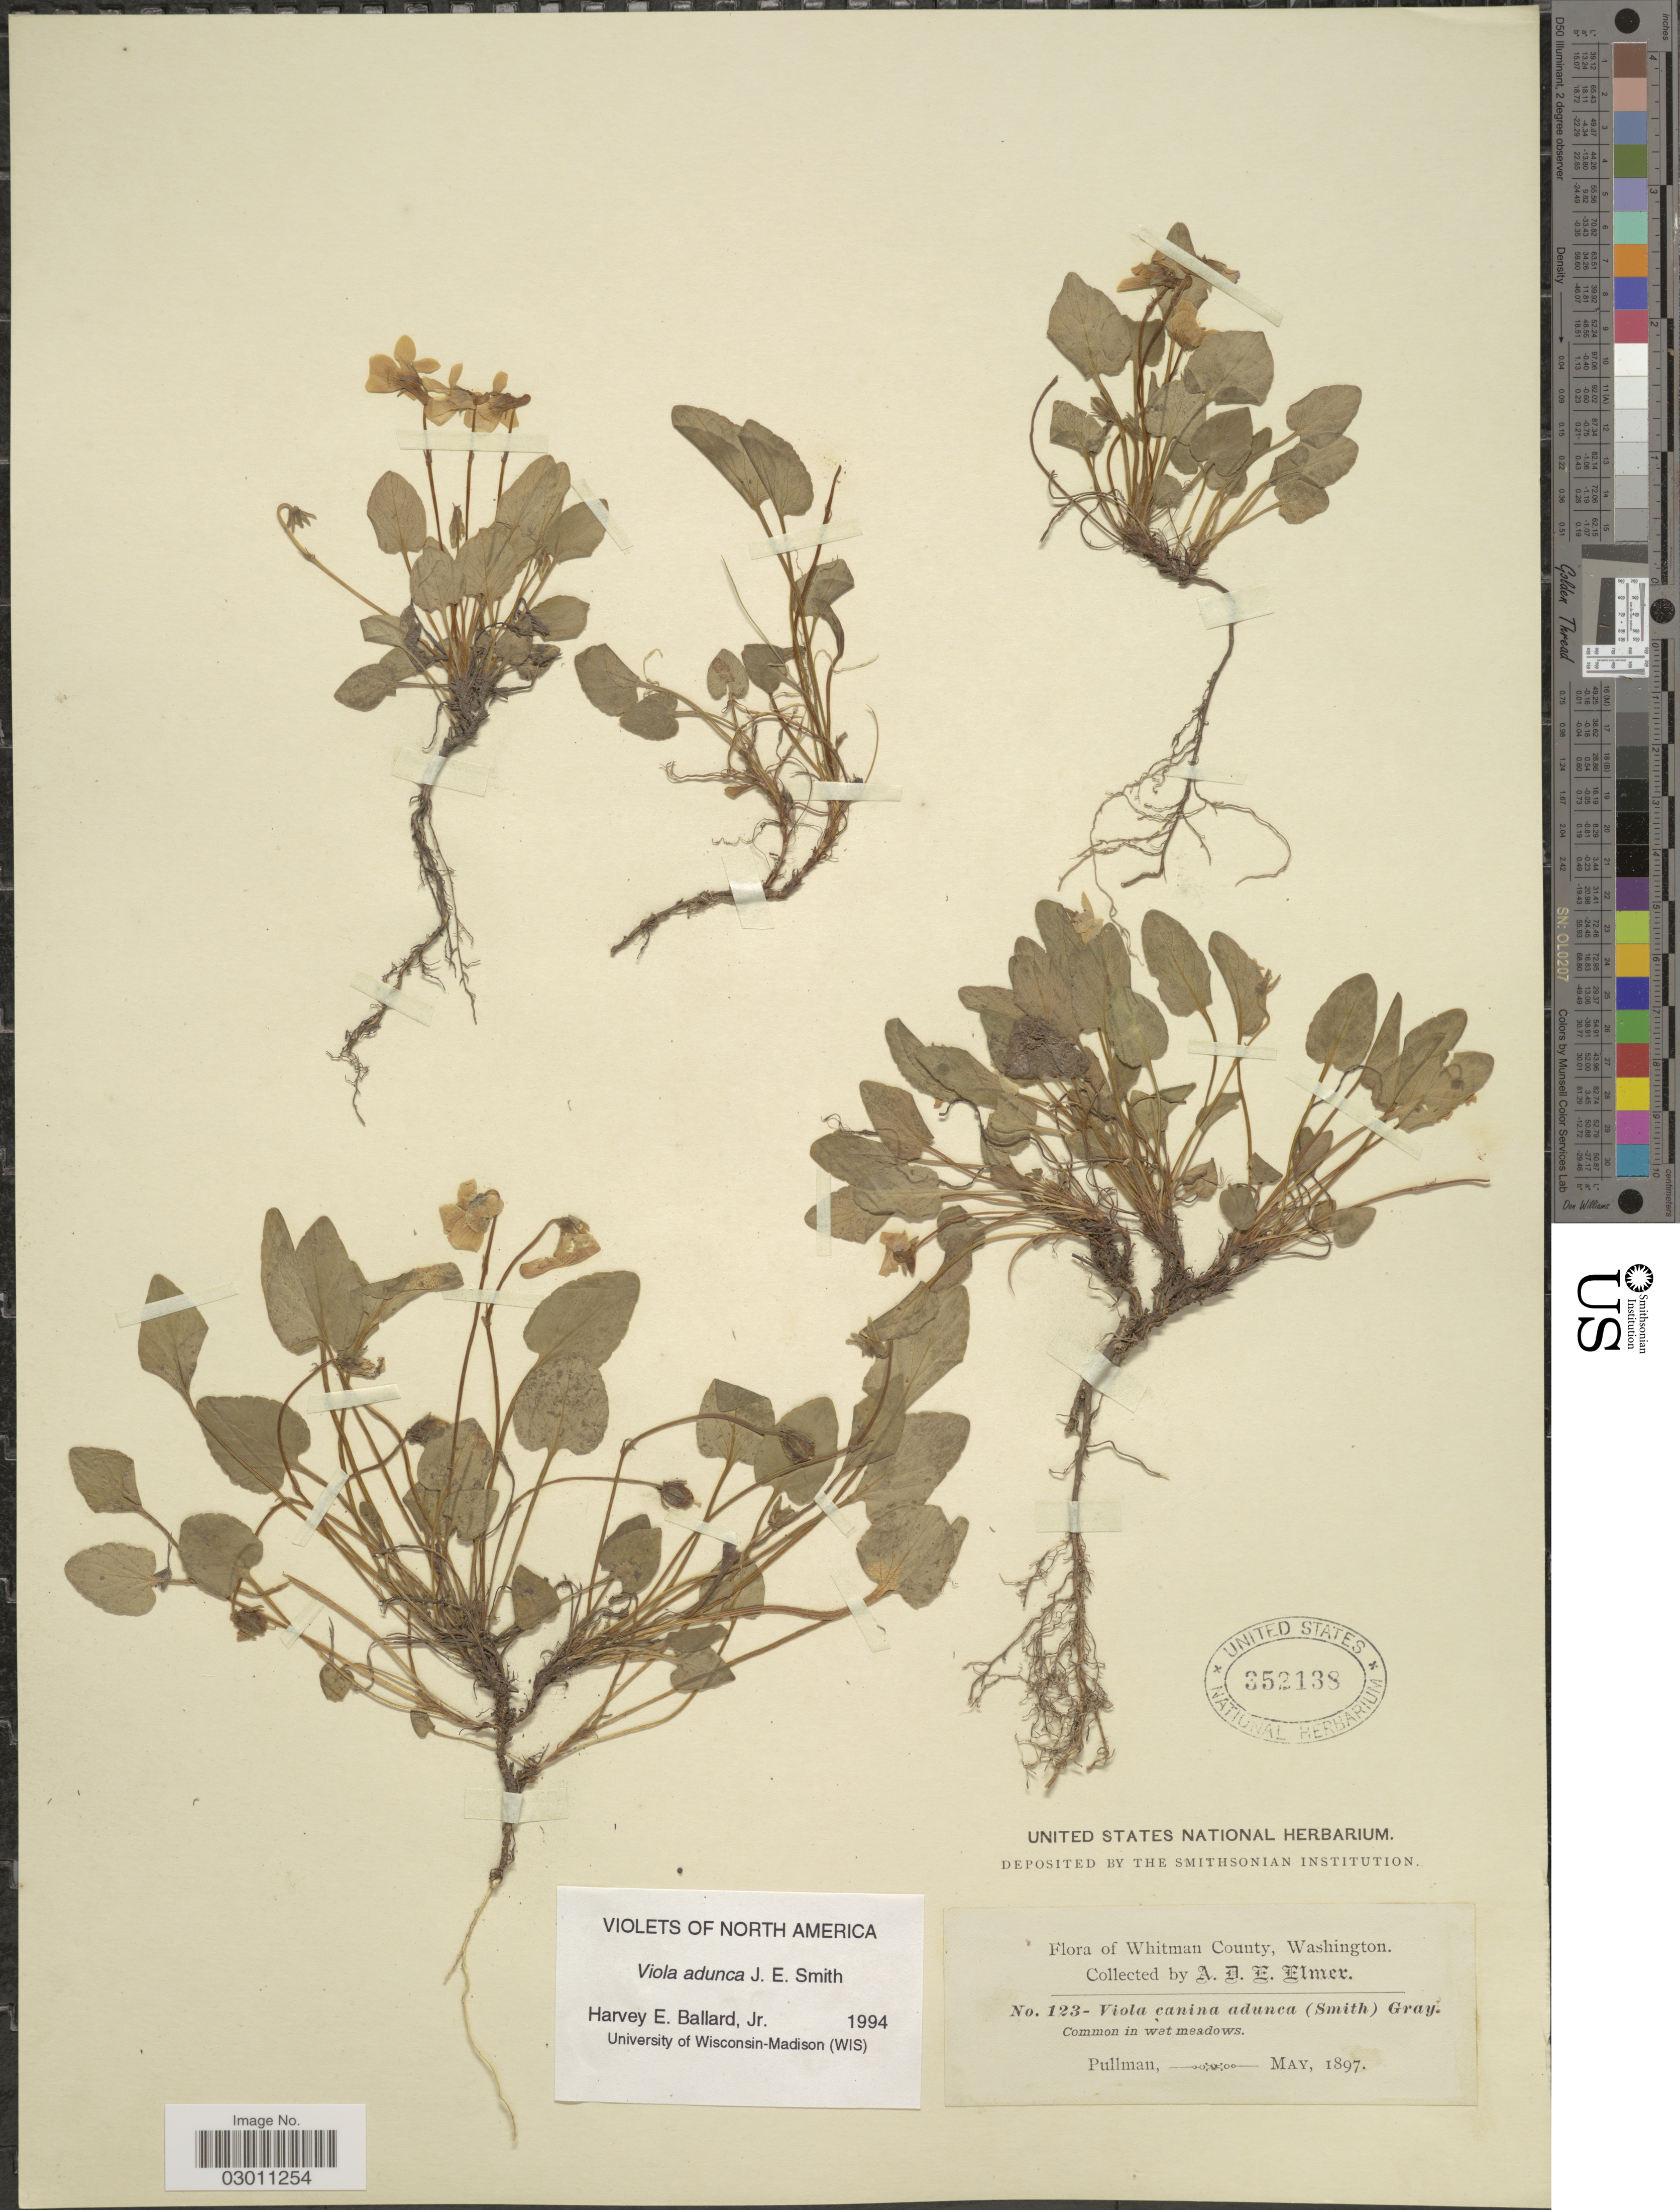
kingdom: Plantae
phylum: Tracheophyta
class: Magnoliopsida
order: Malpighiales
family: Violaceae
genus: Viola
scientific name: Viola adunca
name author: Sm.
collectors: A. D. E. Elmer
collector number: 123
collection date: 1897-05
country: United States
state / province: Washington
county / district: Whitman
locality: Whitman County. Pullman.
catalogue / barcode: US 352138